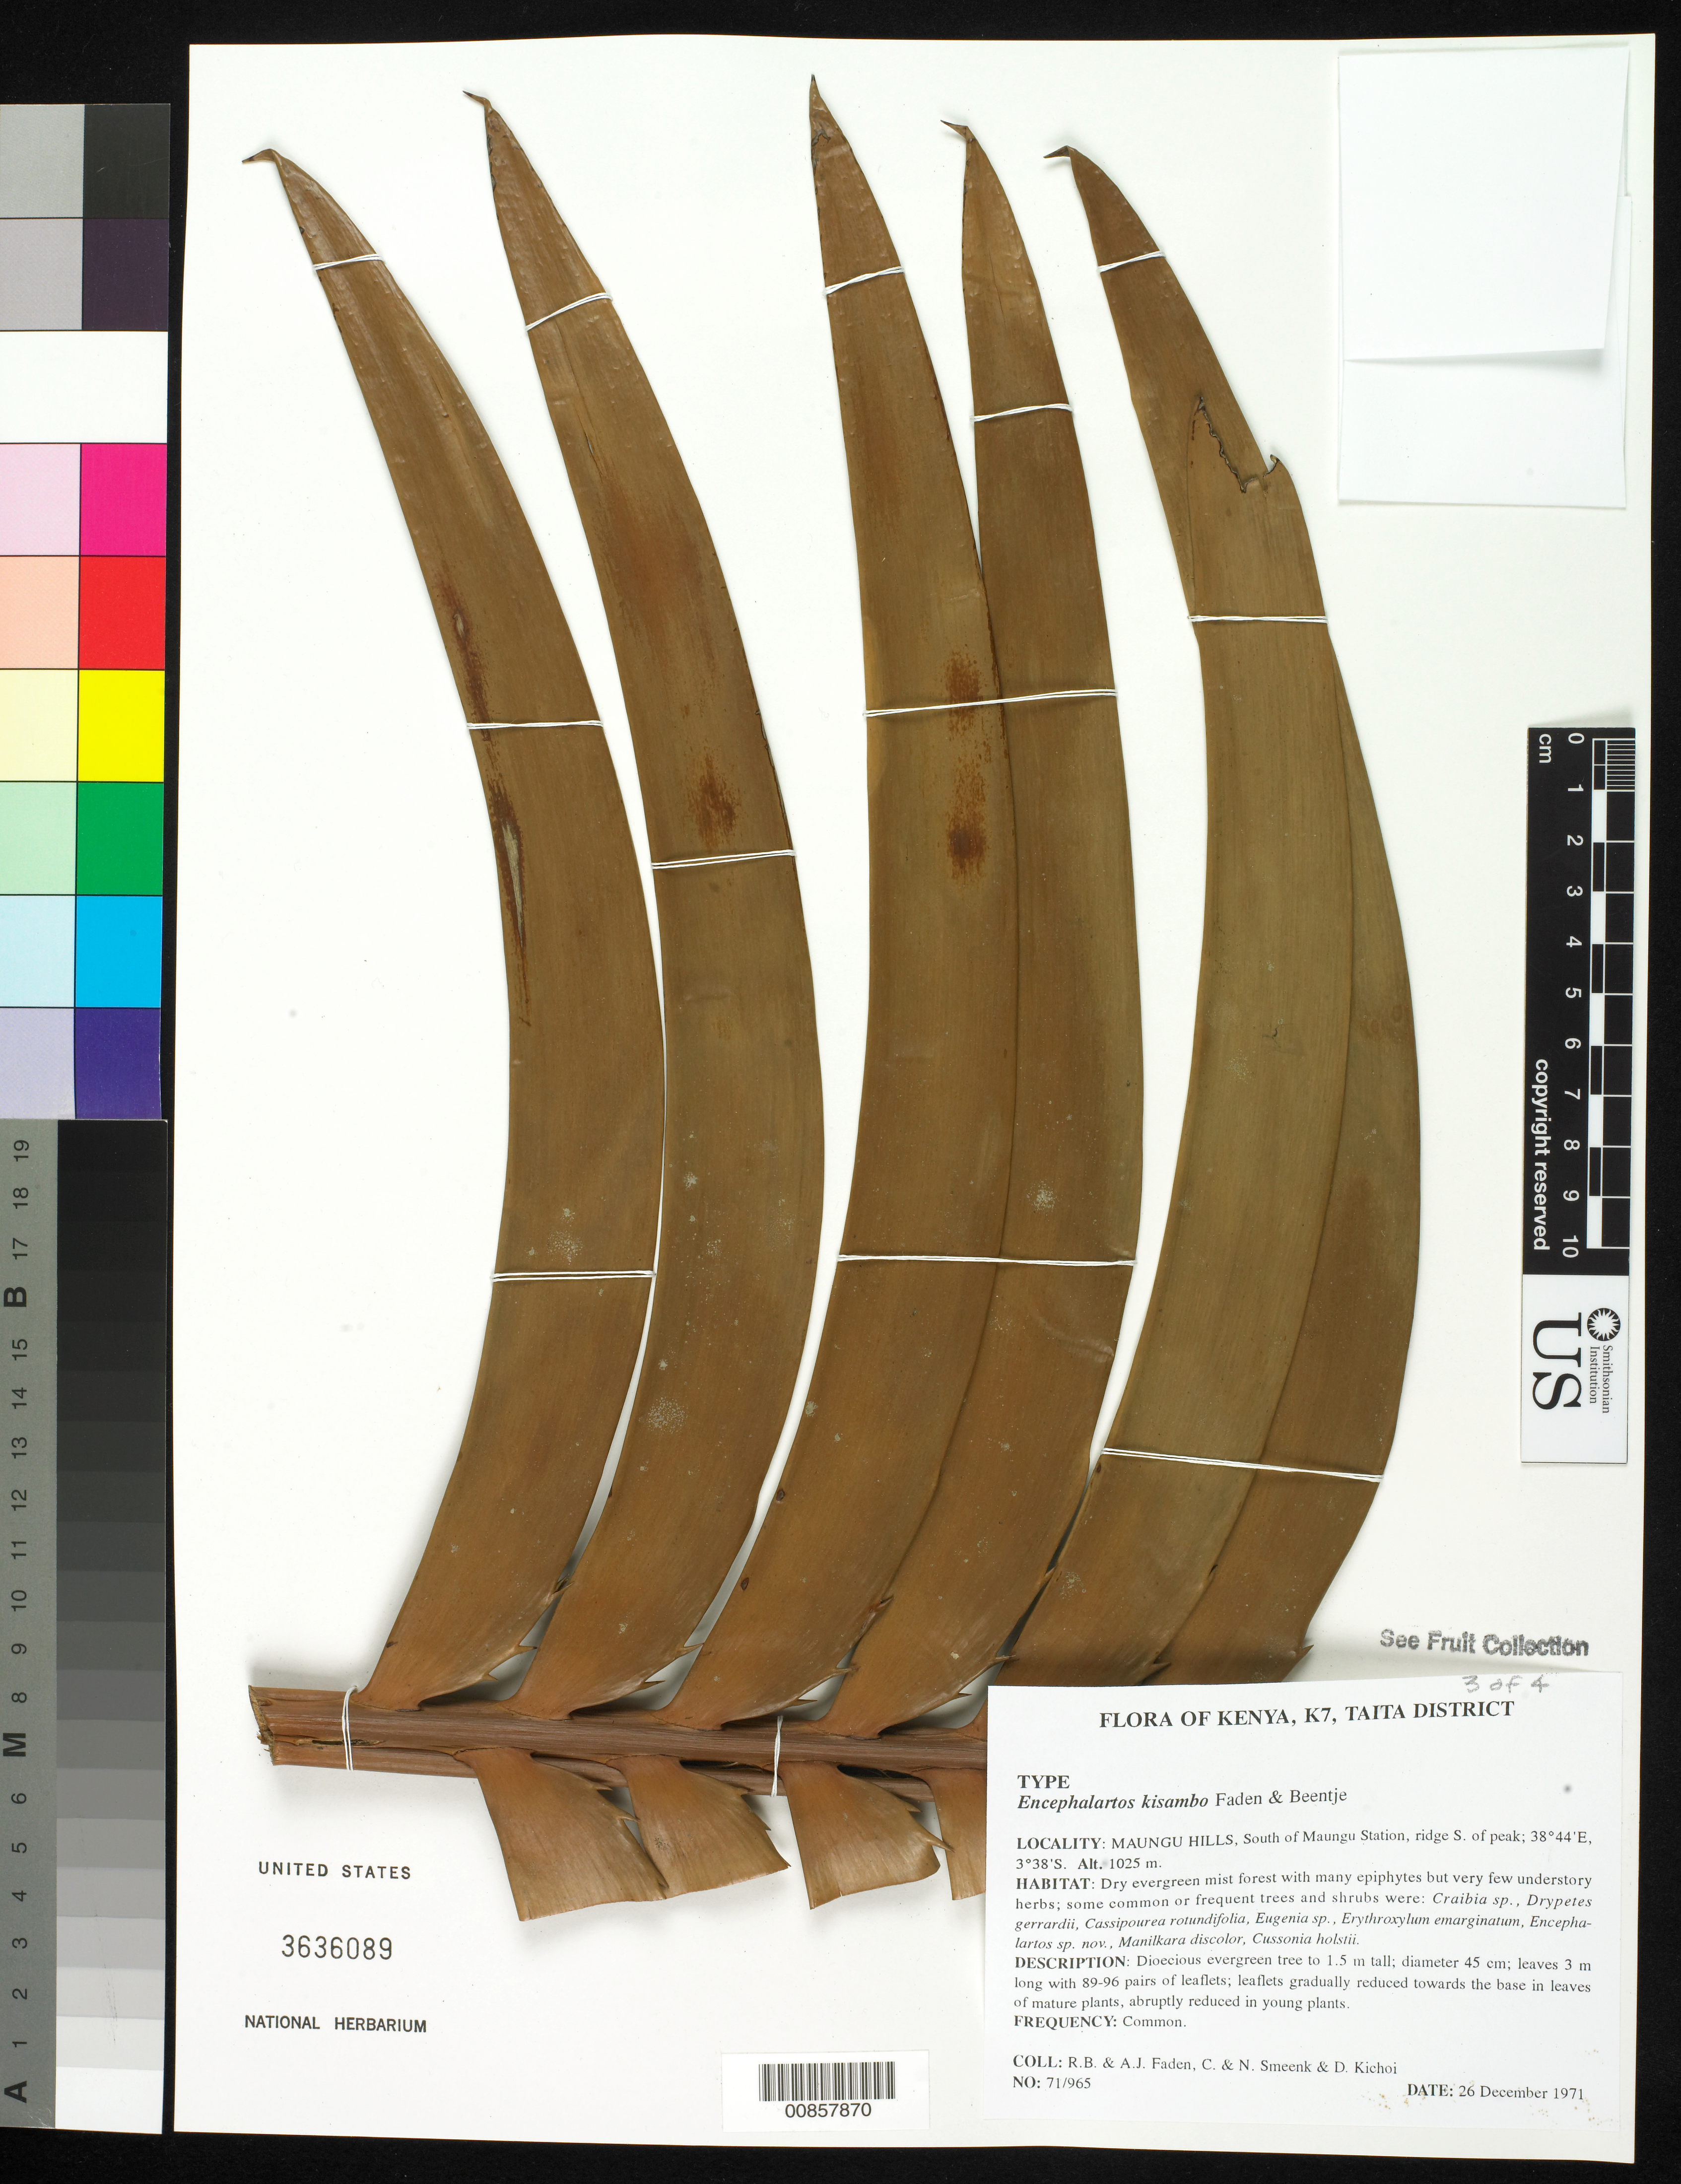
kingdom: Plantae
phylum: Tracheophyta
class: Cycadopsida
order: Cycadales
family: Zamiaceae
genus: Encephalartos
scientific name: Encephalartos kisambo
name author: Faden & Beentje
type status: Isotype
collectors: R. B. Faden, A. J. Faden, C. Smeenk, N. Smeenk & D. Kichoi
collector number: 71/965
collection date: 1971-12-26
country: Kenya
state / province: Taita Taveta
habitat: Dry evergreen mist forest w/ many epiphytes but very few understory herbs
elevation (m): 1025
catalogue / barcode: US 3636089